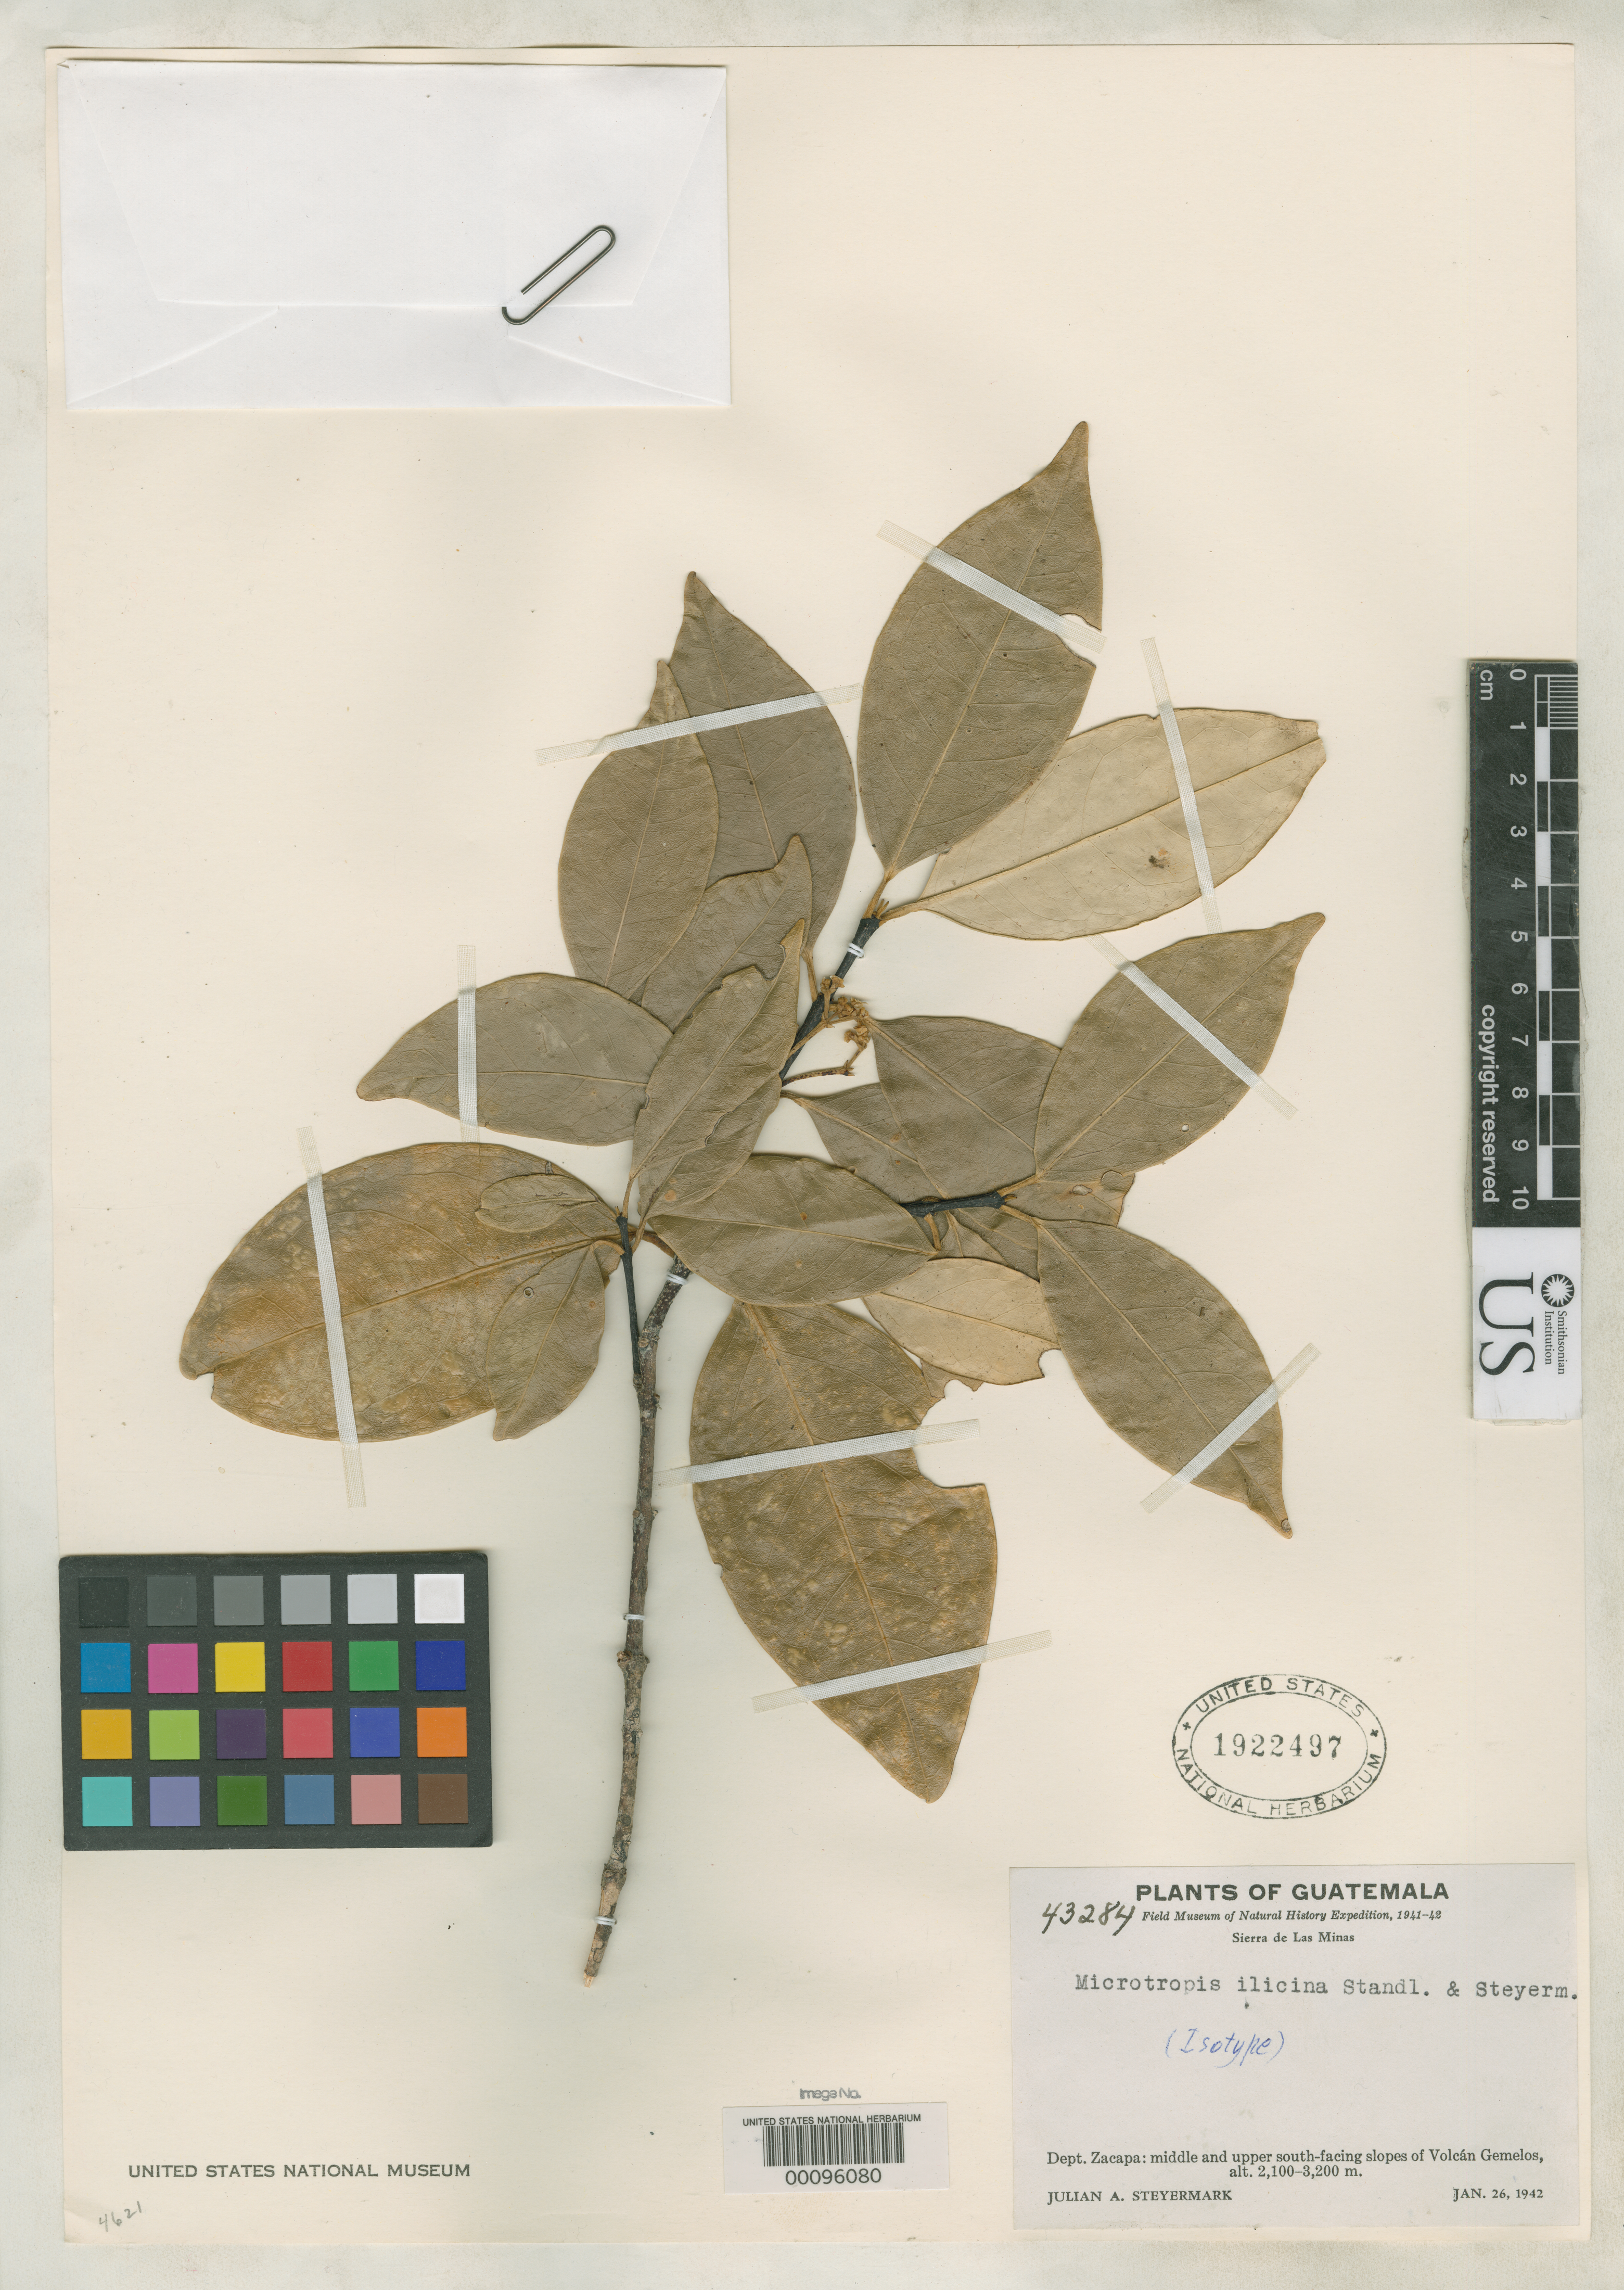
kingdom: Plantae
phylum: Tracheophyta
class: Magnoliopsida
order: Celastrales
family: Celastraceae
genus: Microtropis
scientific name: Microtropis ilicina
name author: Standl. & Steyerm.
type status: Isotype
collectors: J. Steyermark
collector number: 43284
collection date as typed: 26 Jan 1942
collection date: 1942-01-26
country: Guatemala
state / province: Zacapa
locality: S slopes of Volcan Gemelos, Sierra de las Minas.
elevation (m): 2100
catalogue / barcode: US 1922497